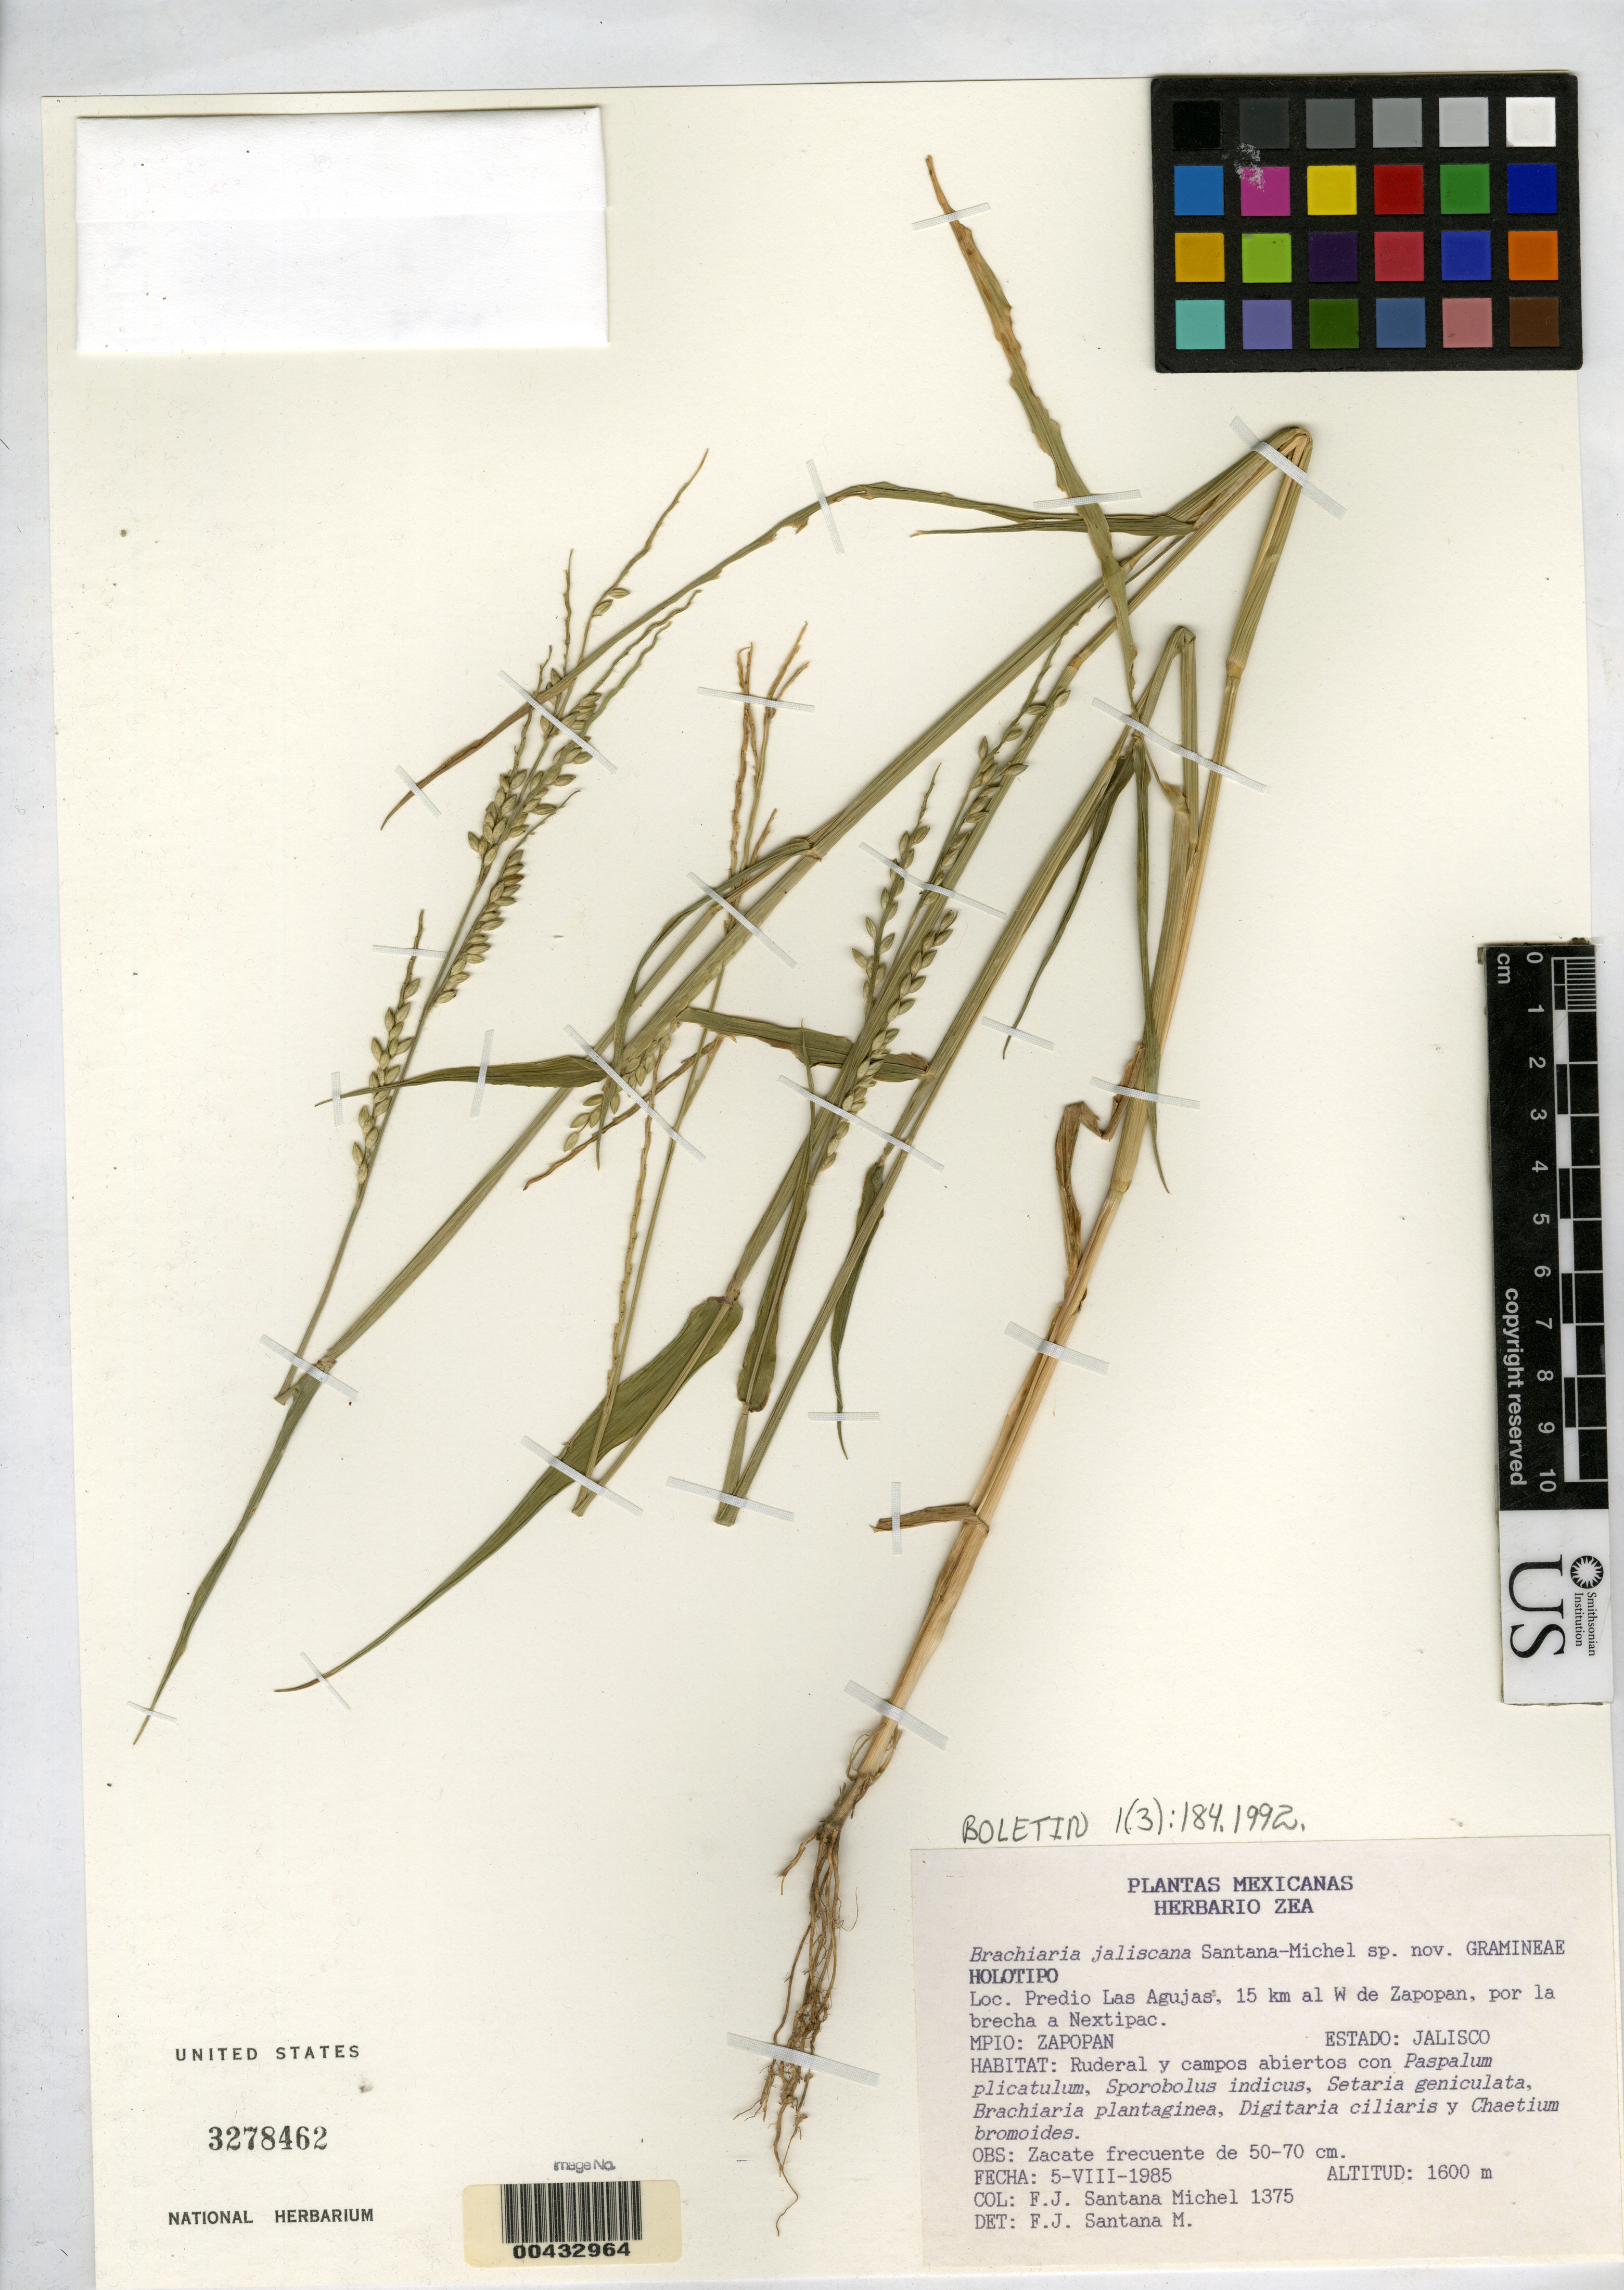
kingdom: Plantae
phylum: Tracheophyta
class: Liliopsida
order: Poales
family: Poaceae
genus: Brachiaria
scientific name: Brachiaria jaliscana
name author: Santana Mich.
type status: Isotype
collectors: F. J. Santana M.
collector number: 1375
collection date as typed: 05 Aug 1985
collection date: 1985-08-05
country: Mexico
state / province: Jalisco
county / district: Zapopan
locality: Predio Las Agujas, 15 km al W de Zapopan, por la brecha a Nextipac. [Zapopan, Predio Las Agujas, 15 km to the W of Zapopan, by the gap to Nextipac].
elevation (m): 1600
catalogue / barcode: US 3278462